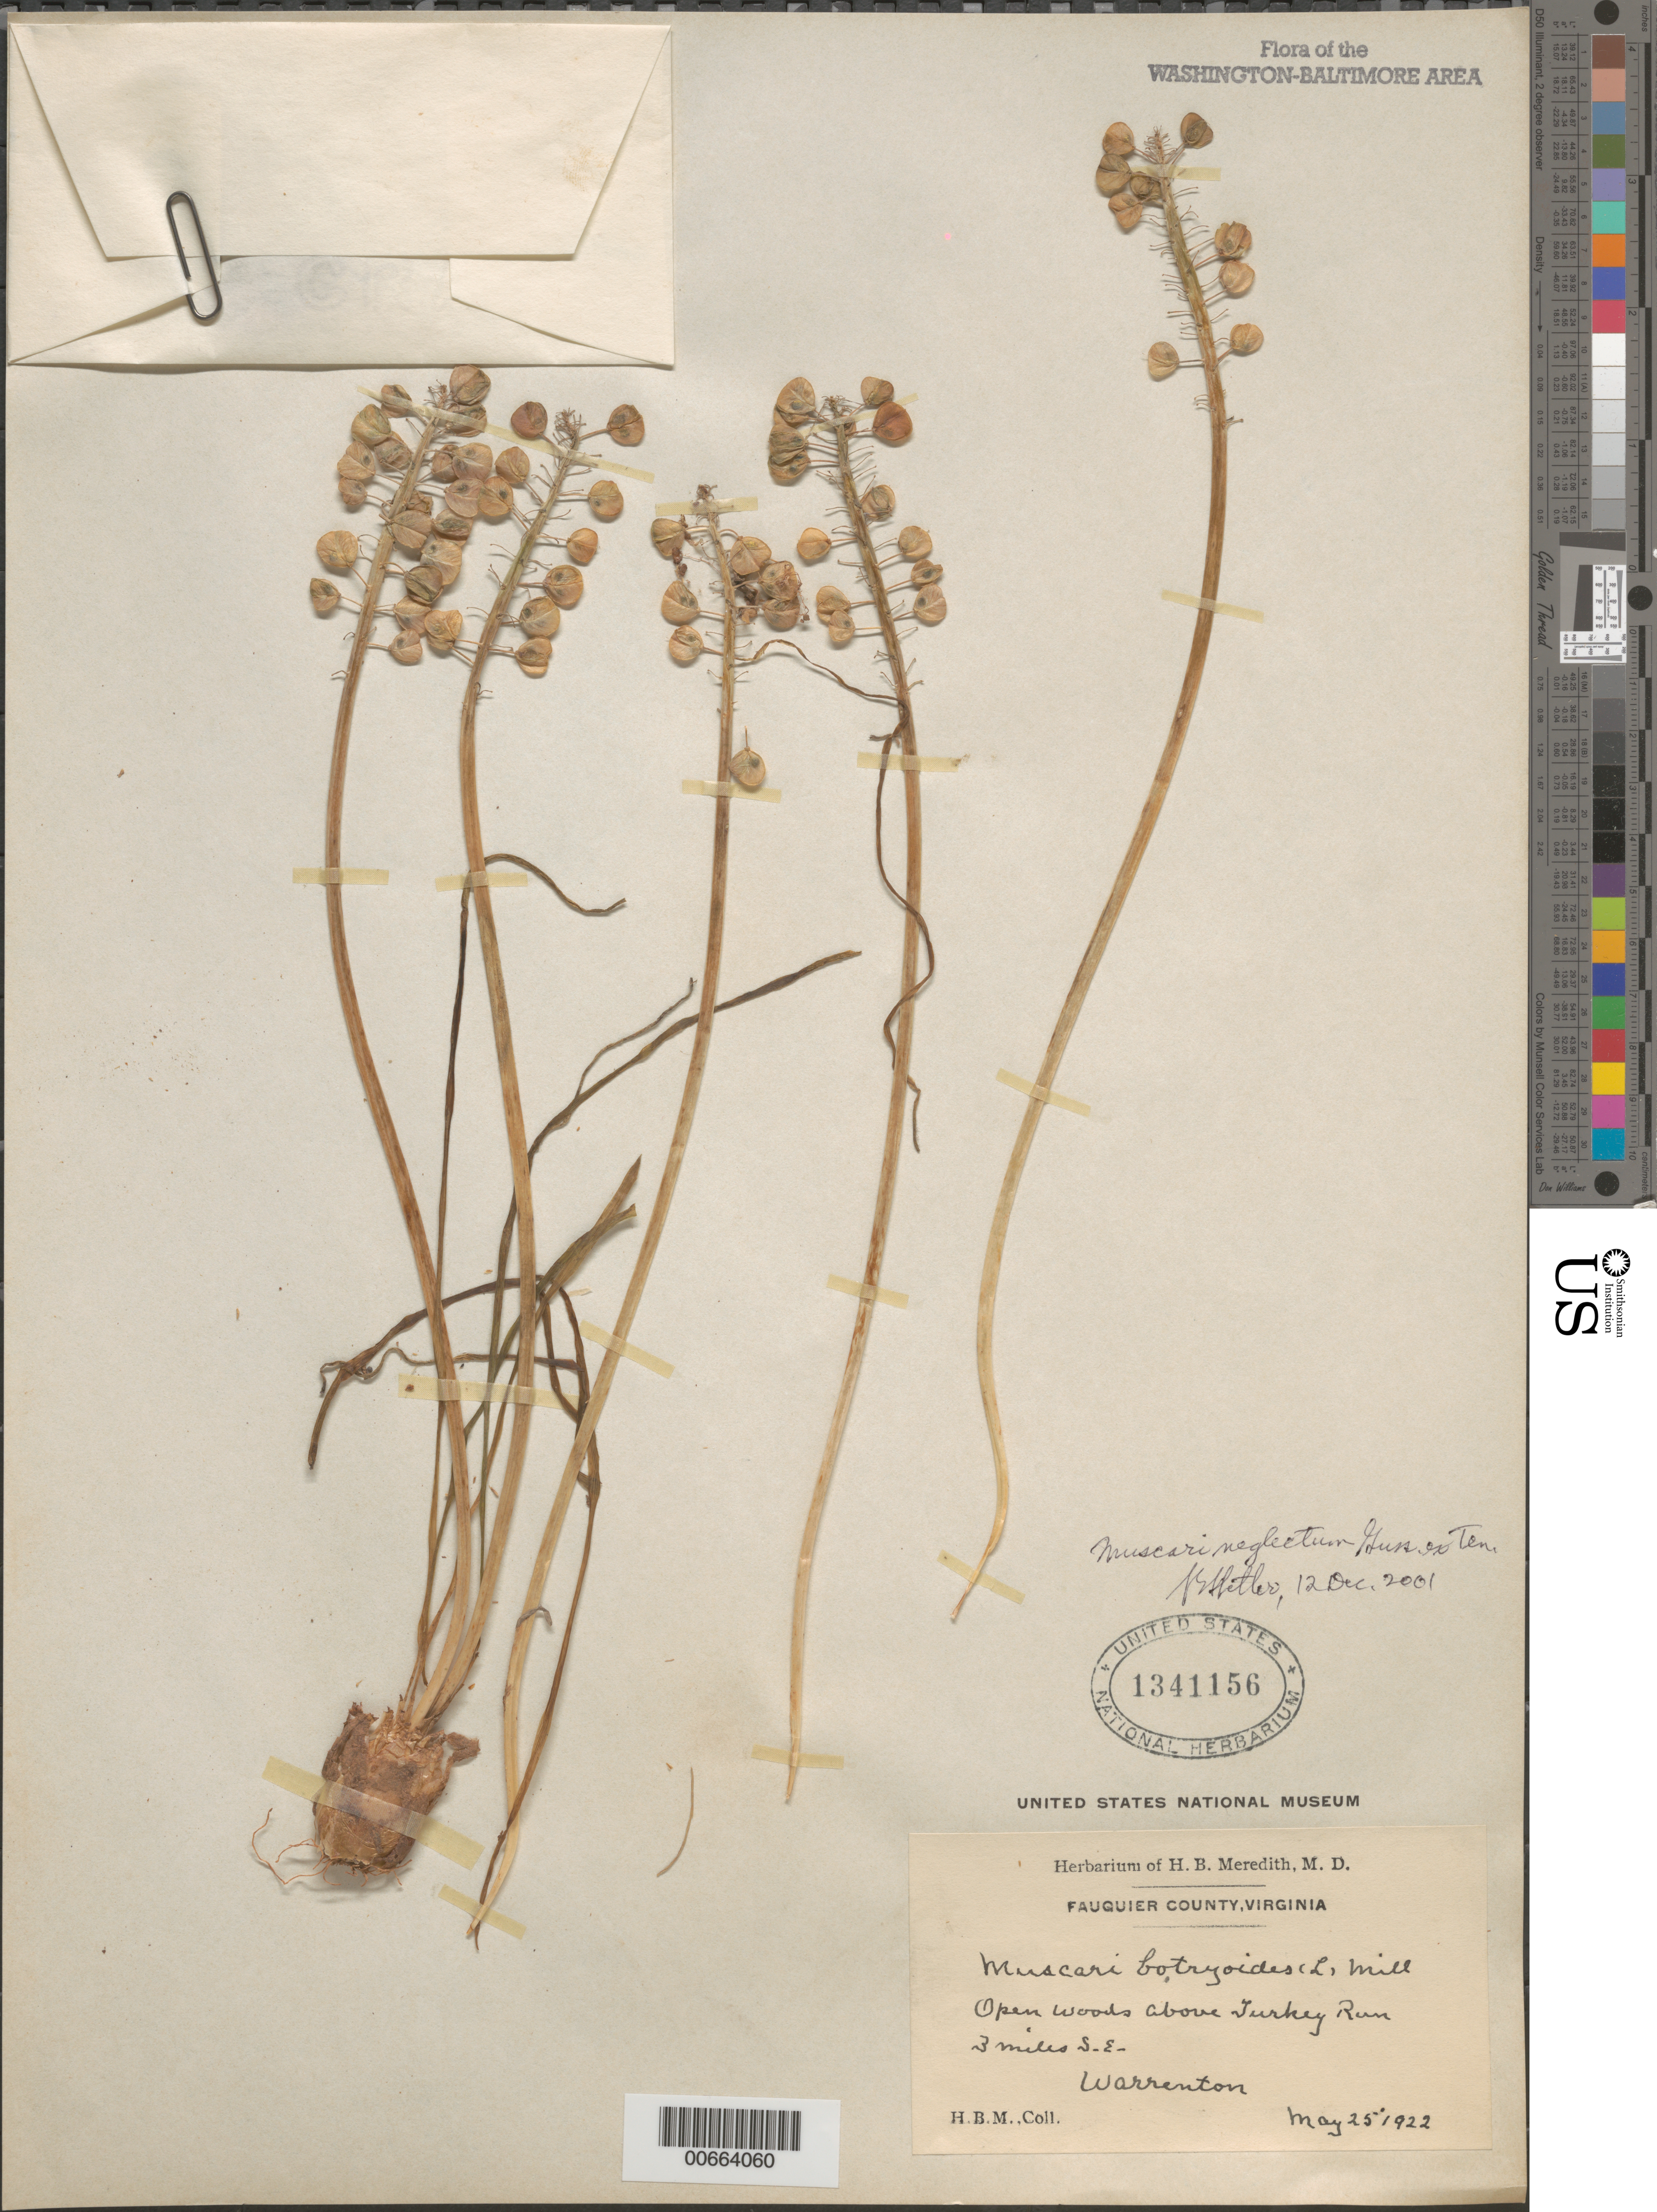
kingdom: Plantae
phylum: Tracheophyta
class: Liliopsida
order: Asparagales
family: Asparagaceae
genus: Muscari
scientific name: Muscari neglectum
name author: Gussone ex Ten.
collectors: H. Meredith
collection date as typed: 25 May 1922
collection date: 1922-05-25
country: United States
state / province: Virginia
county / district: Fauquier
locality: Turkey Run, 3 miles SE above.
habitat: Open woods.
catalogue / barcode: US 1341156